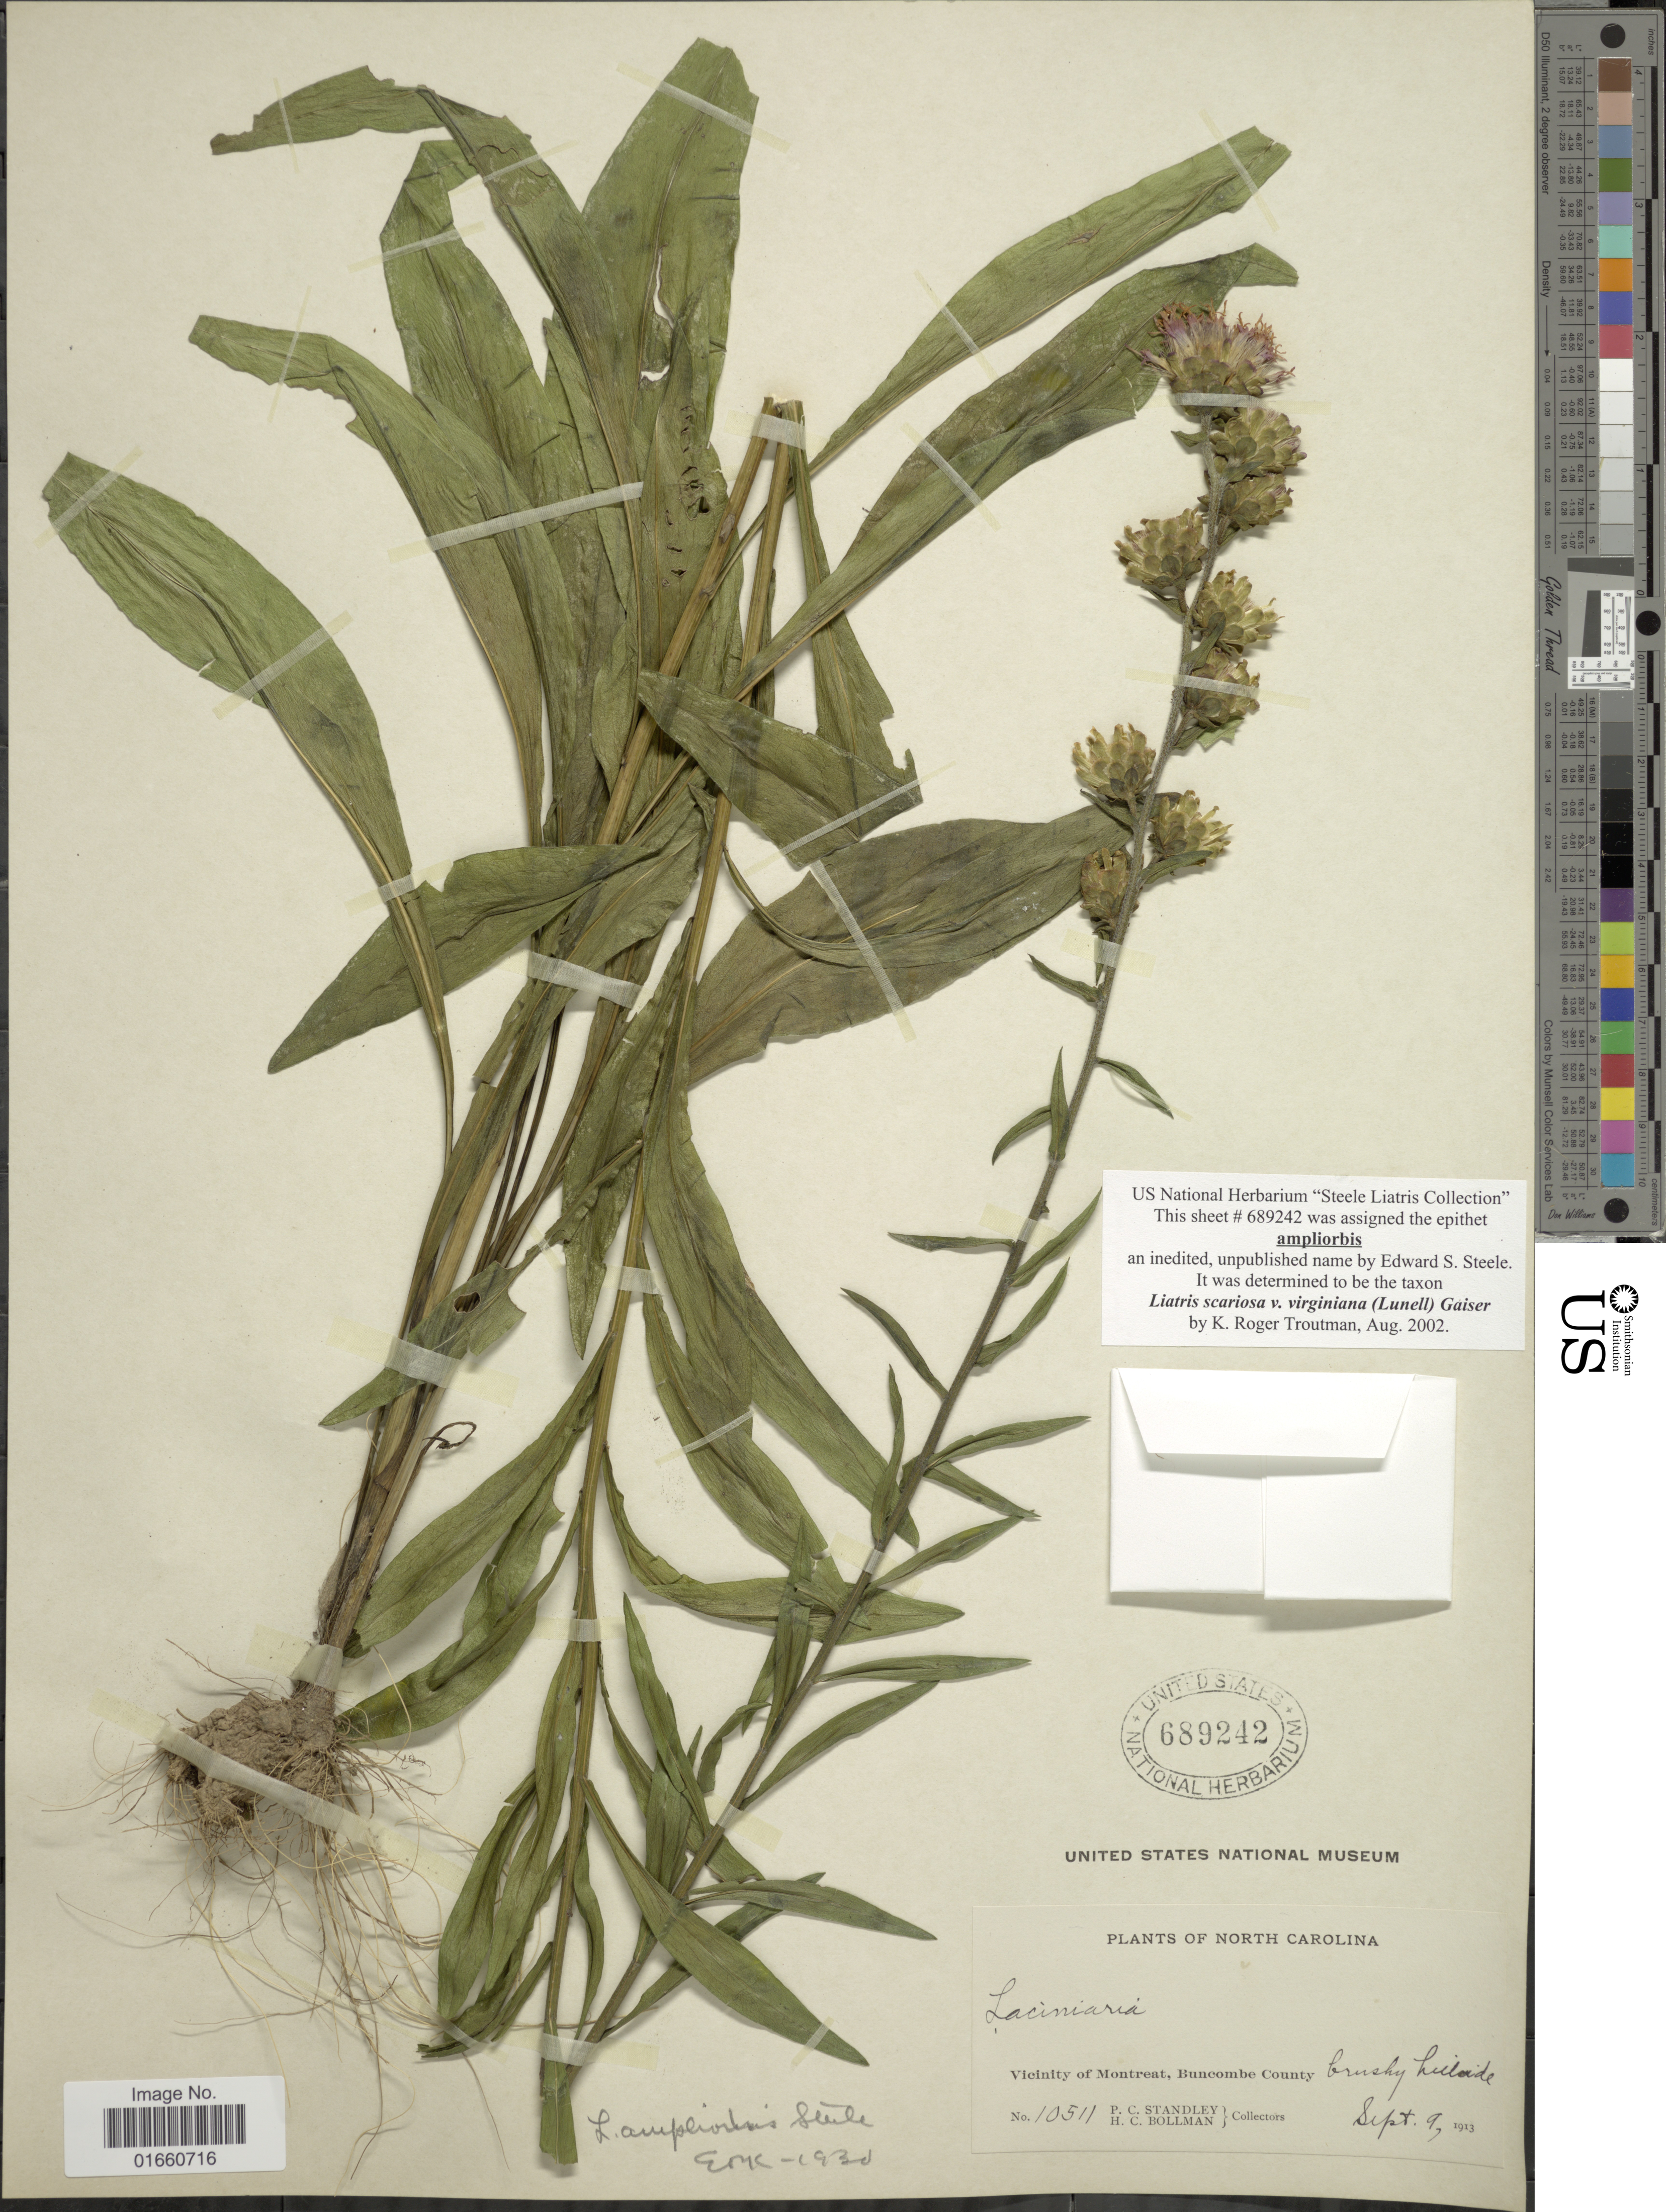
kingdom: Plantae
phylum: Tracheophyta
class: Magnoliopsida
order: Asterales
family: Asteraceae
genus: Liatris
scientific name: Liatris scariosa var. virginiana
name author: (Lunell) Gaiser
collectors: P. C. Standley & H. C. Bollman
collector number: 10511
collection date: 1913-09-09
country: United States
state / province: North Carolina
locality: Vicinity of Montreat, Buncombe County, brushy hillside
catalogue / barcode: US 689242